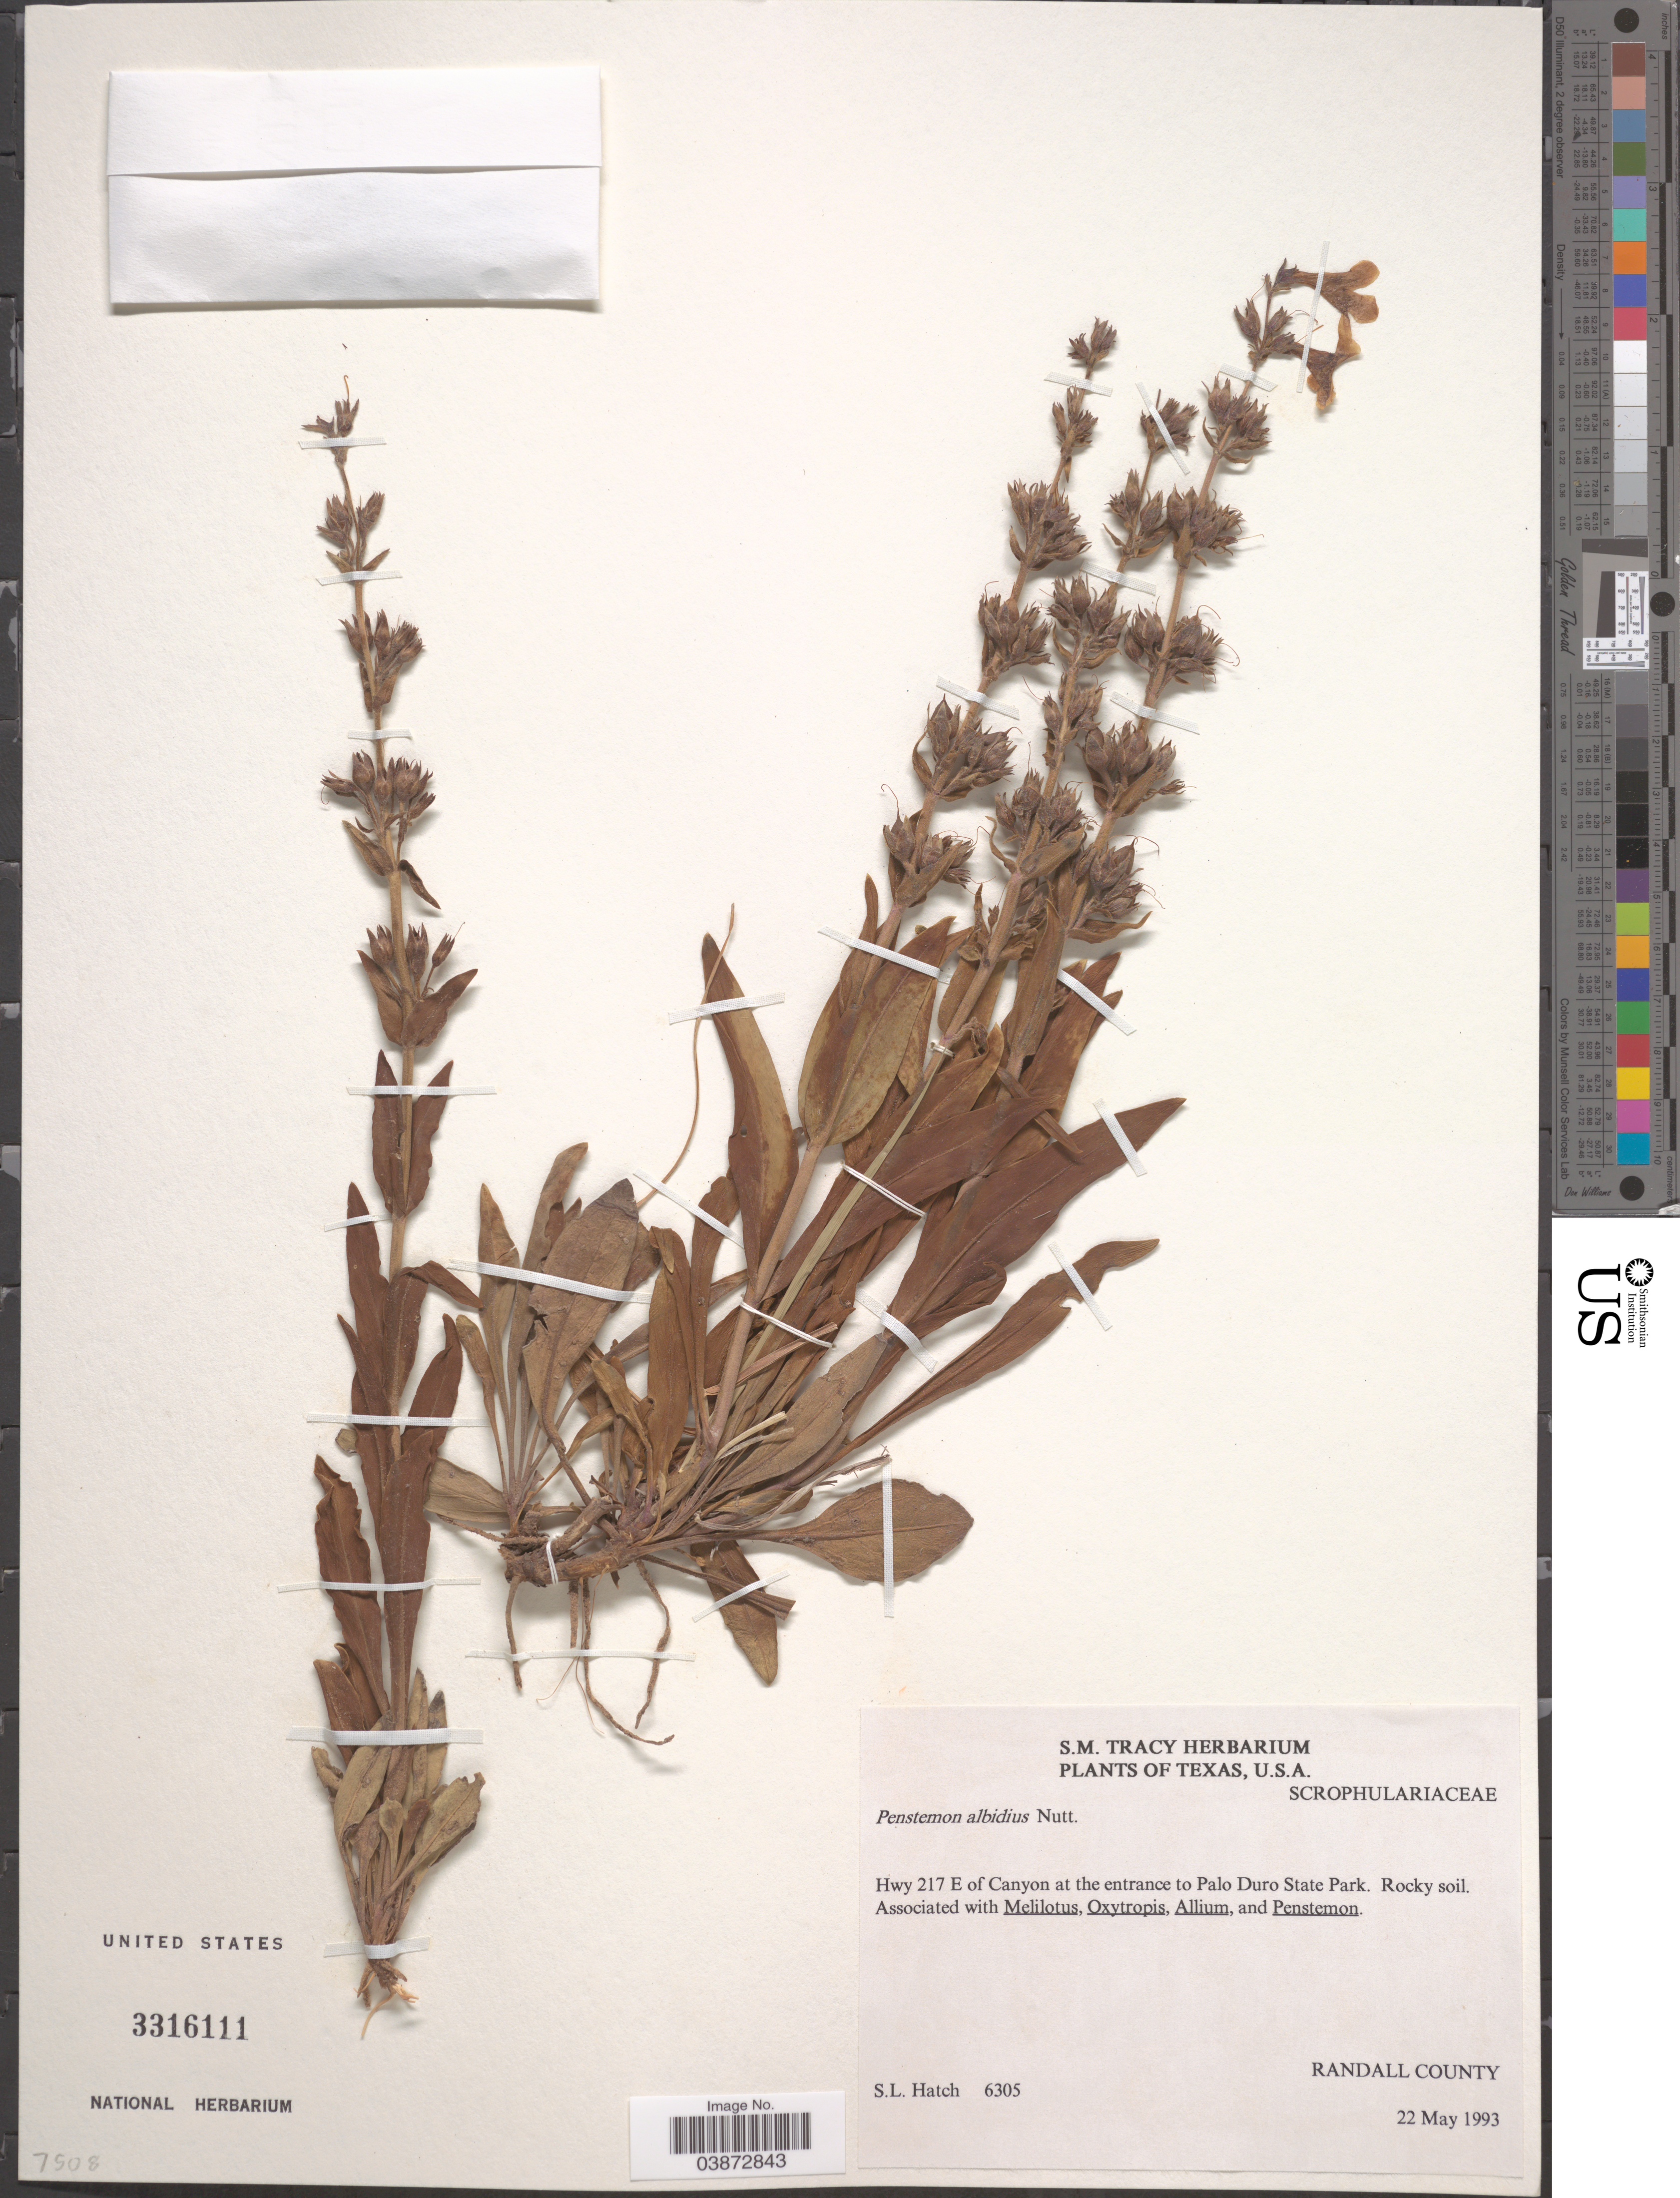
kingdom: Plantae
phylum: Tracheophyta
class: Magnoliopsida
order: Lamiales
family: Plantaginaceae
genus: Penstemon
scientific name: Penstemon albidus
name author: Nutt.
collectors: S. Hatch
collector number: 6305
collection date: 1993-05-22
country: United States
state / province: Texas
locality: Hwy 217 E of Canyon at the entrance to Palo Duro State Park. Randall County.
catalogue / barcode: US 3316111